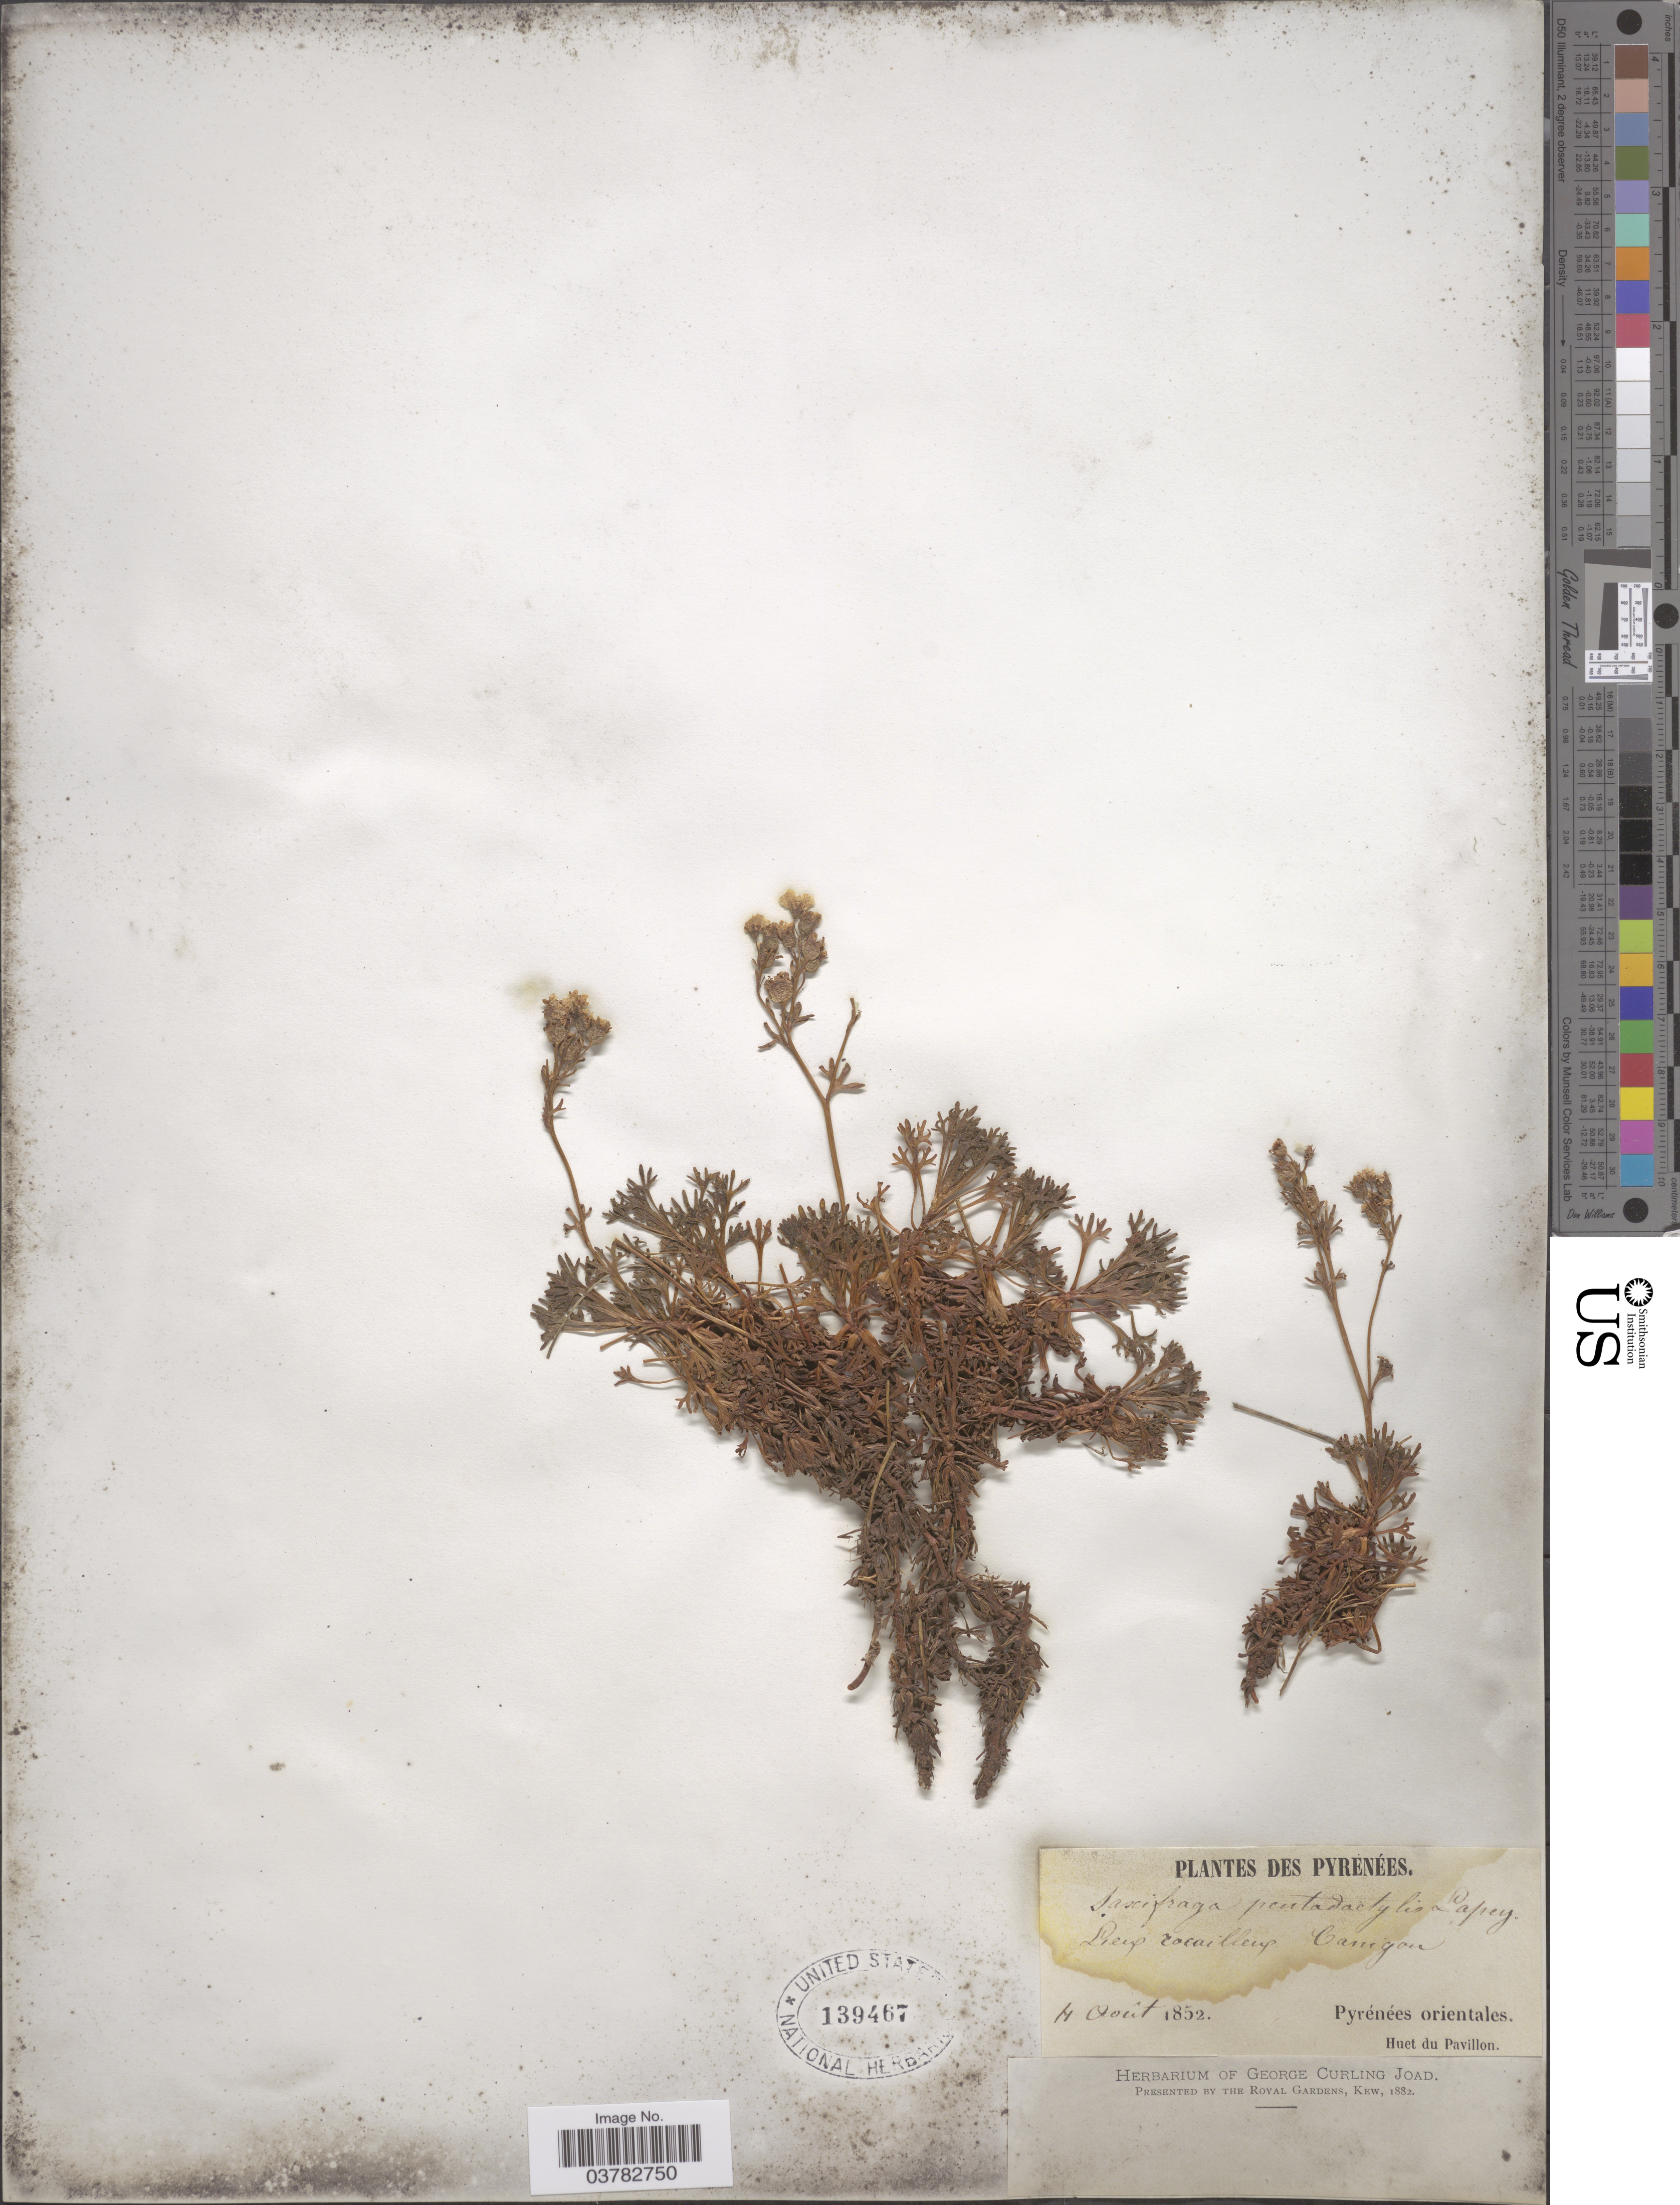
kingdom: Plantae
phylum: Tracheophyta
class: Magnoliopsida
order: Saxifragales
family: Saxifragaceae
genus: Saxifraga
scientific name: Saxifraga pentadactylis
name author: Lapeyr.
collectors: Huet du Pavillon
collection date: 1852-08-04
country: France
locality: Pyrénées. Lieux rocailleux Canigou. Pyrénées orientales.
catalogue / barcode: US 139467